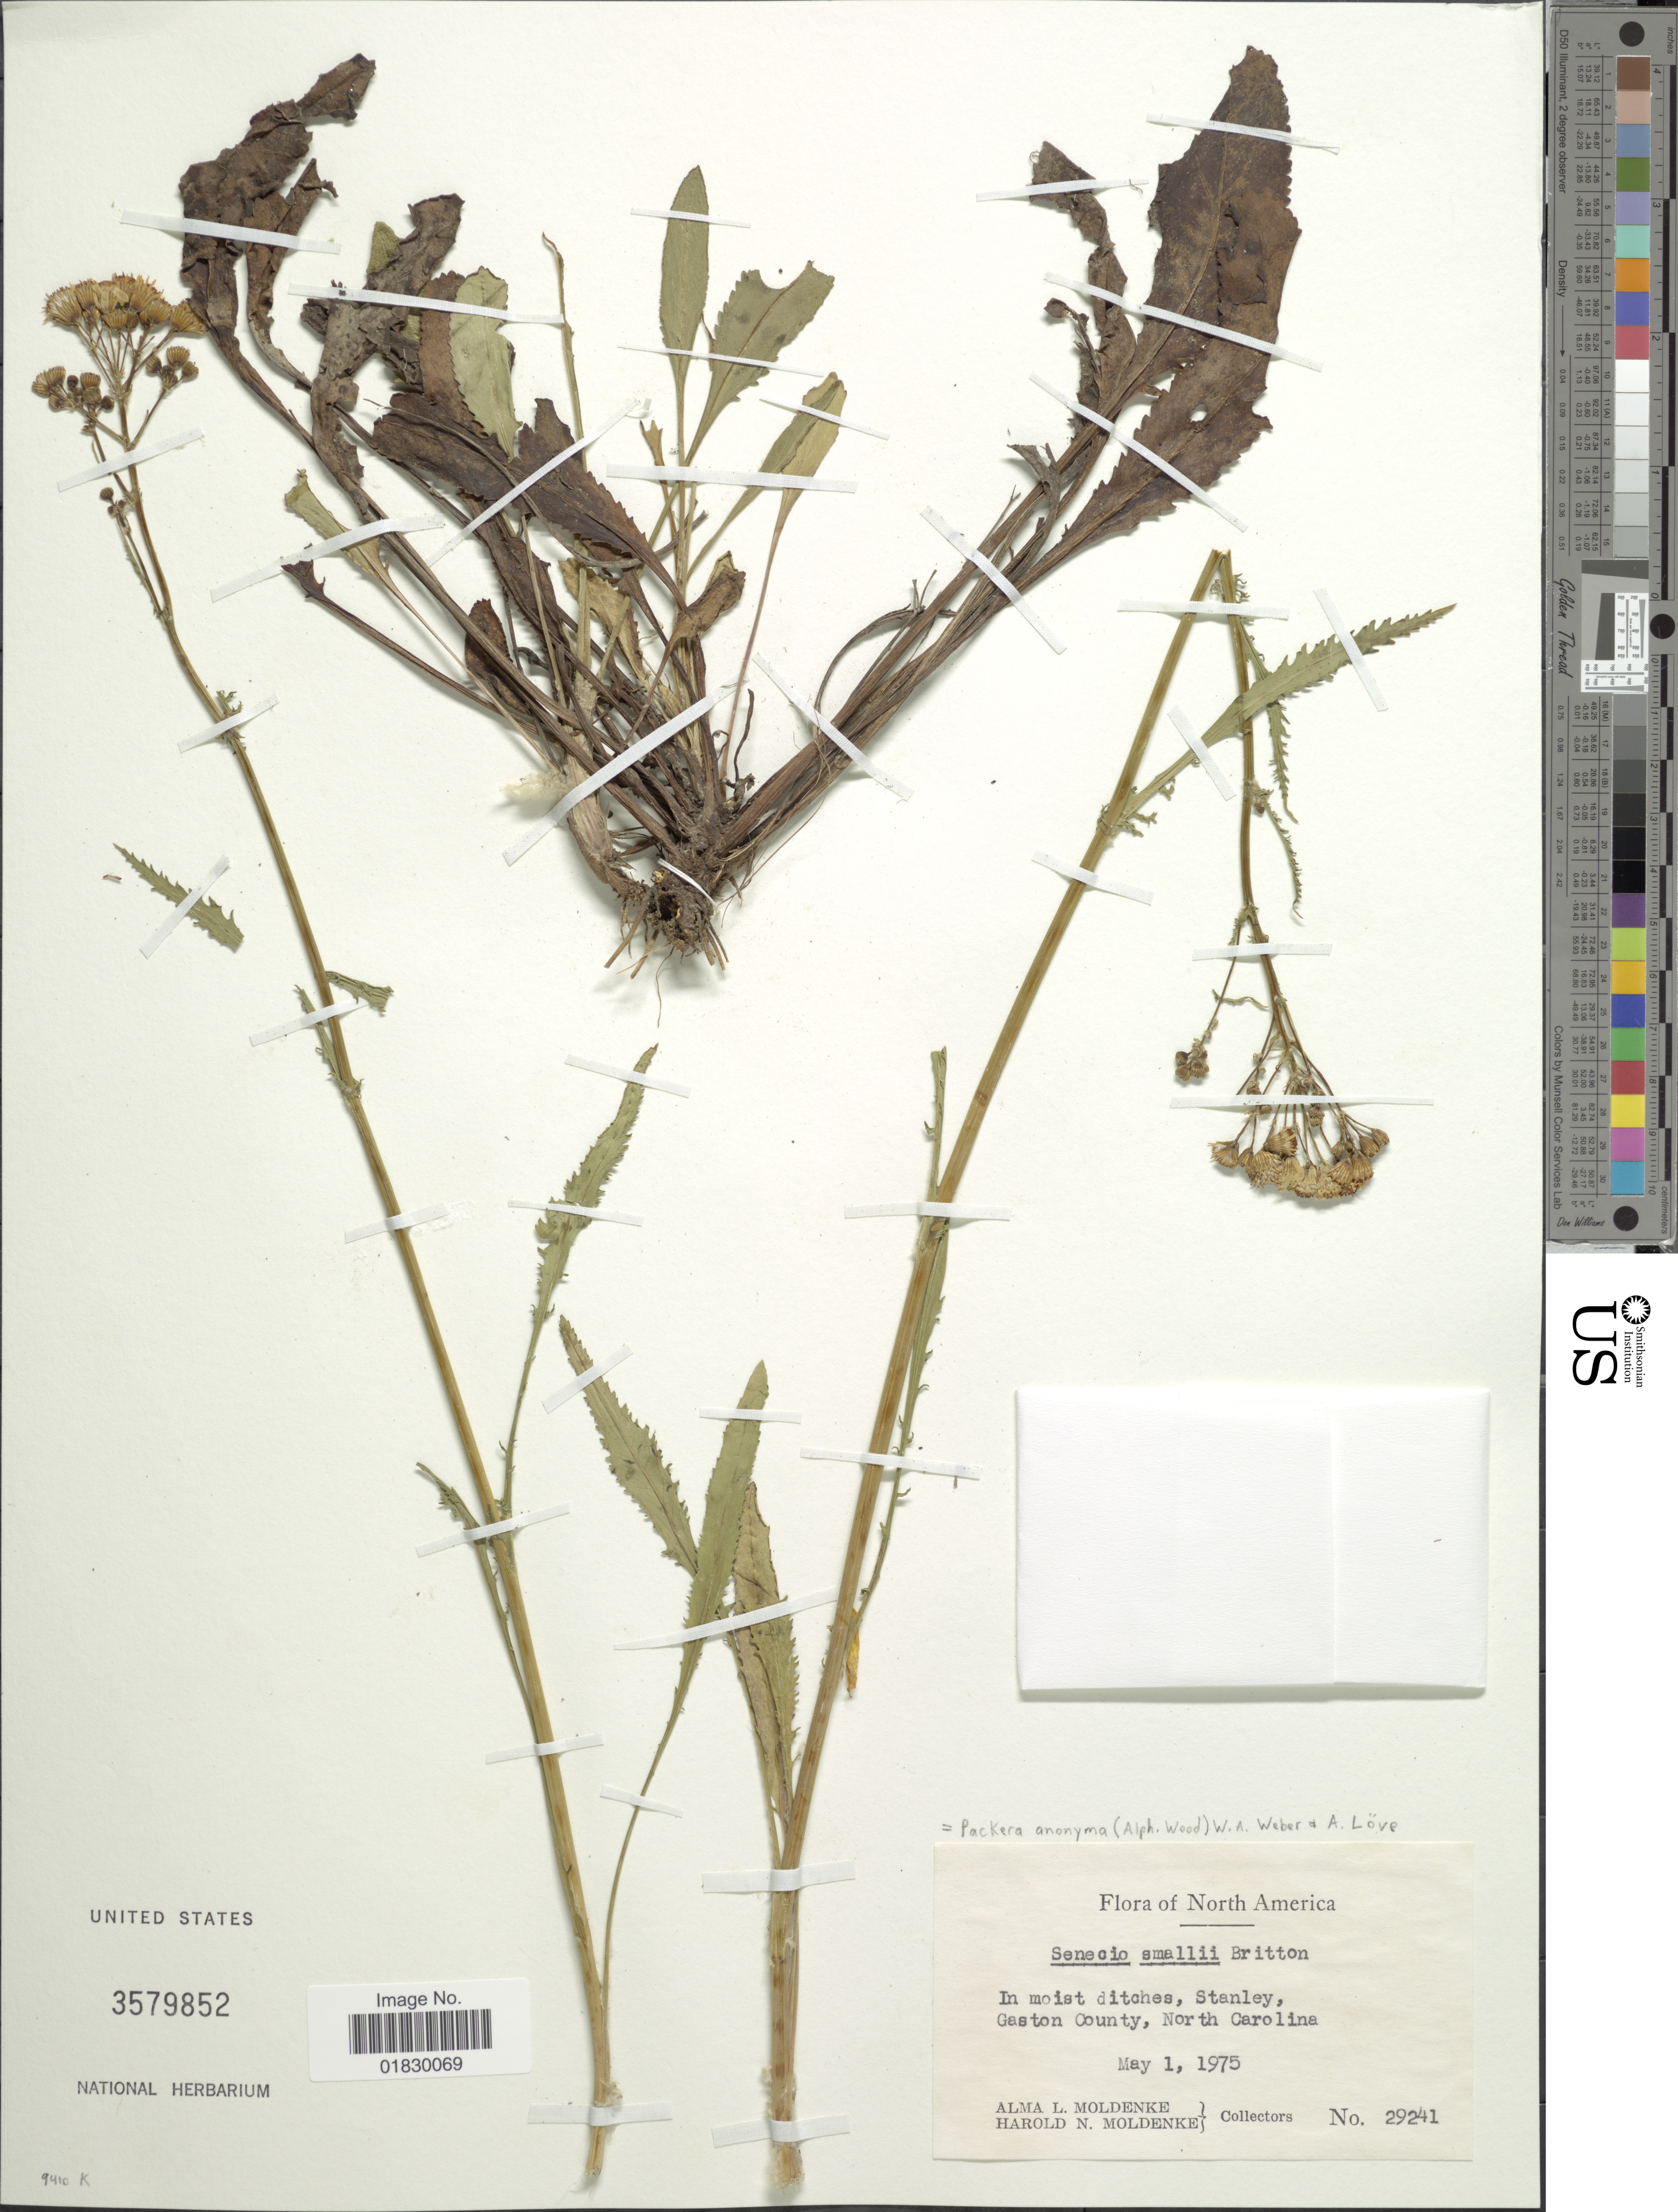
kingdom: Plantae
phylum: Tracheophyta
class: Magnoliopsida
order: Asterales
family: Asteraceae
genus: Packera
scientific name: Packera anonyma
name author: (Alph. Wood) W.A. Weber & Á. Löve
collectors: A. L. Moldenke & H. N. Moldenke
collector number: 29241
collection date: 1975-05-01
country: United States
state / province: North Carolina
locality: Stanley, Gaston County, North Carolina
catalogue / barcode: US 3579852